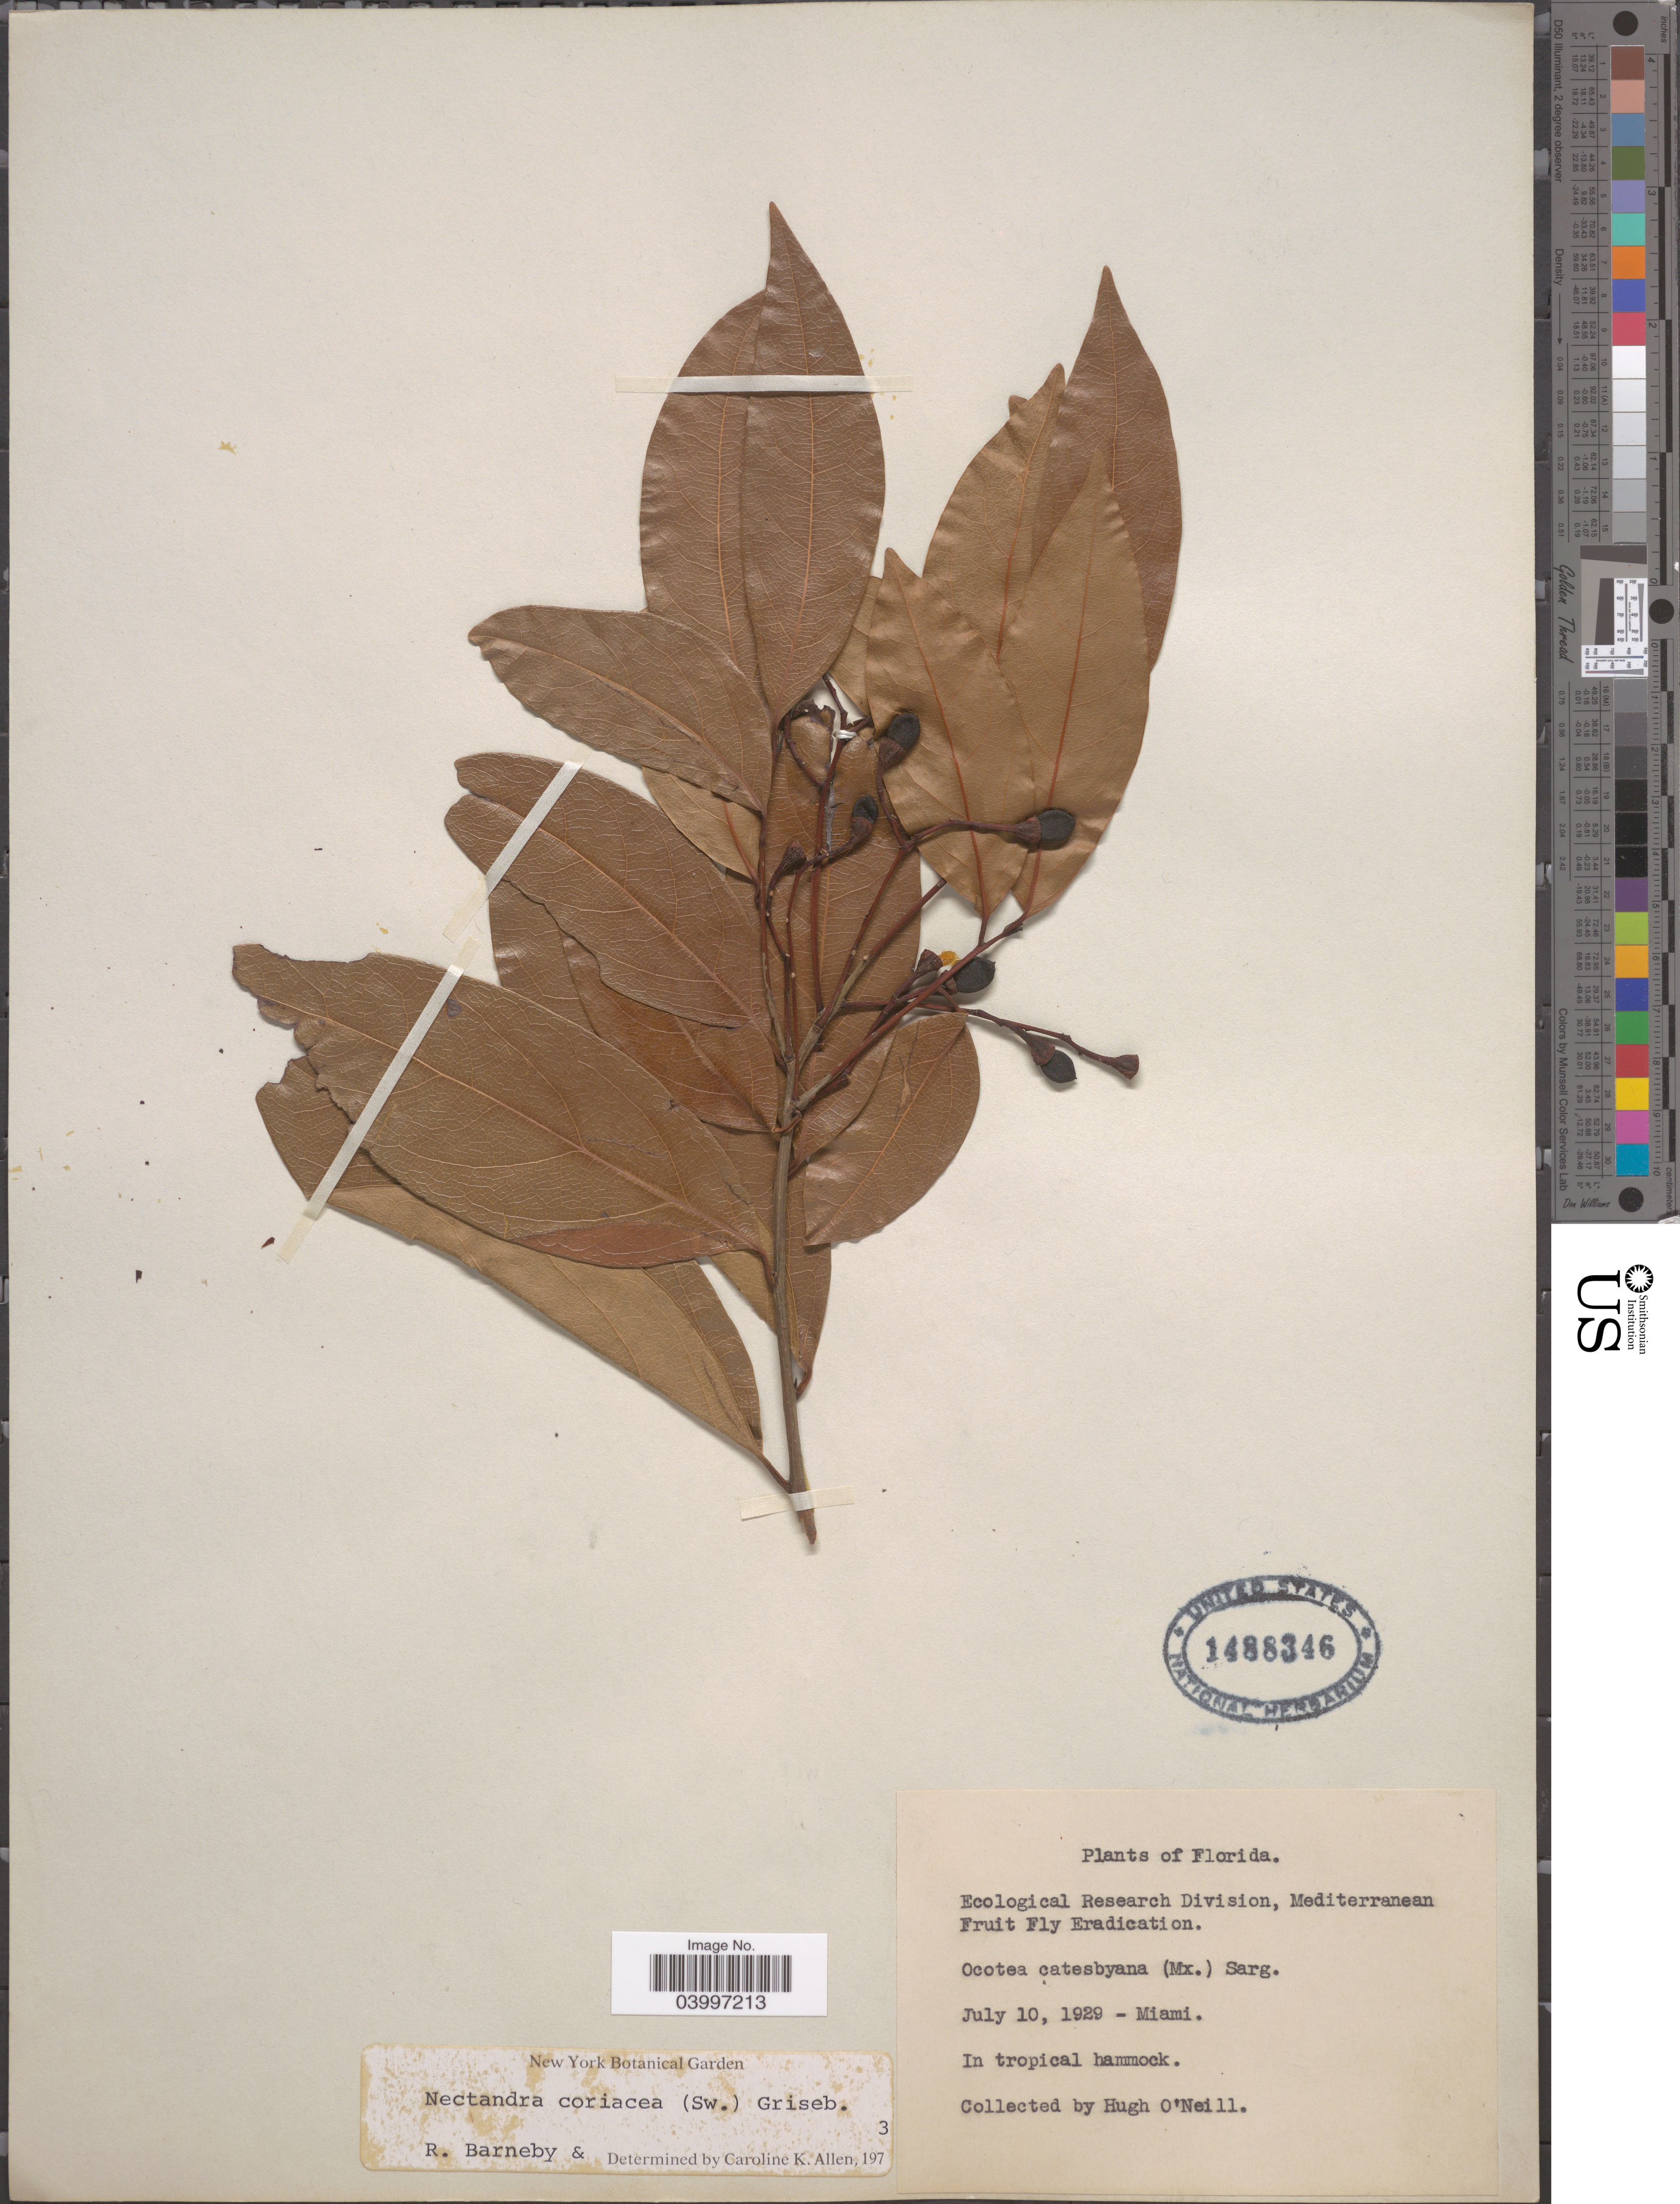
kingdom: Plantae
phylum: Tracheophyta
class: Magnoliopsida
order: Laurales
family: Lauraceae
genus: Nectandra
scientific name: Nectandra coriacea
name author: (Sw.) Griseb.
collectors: H. O'Neill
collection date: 1929-07-10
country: United States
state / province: Florida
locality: Miami. In tropical hammock.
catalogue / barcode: US 1488346